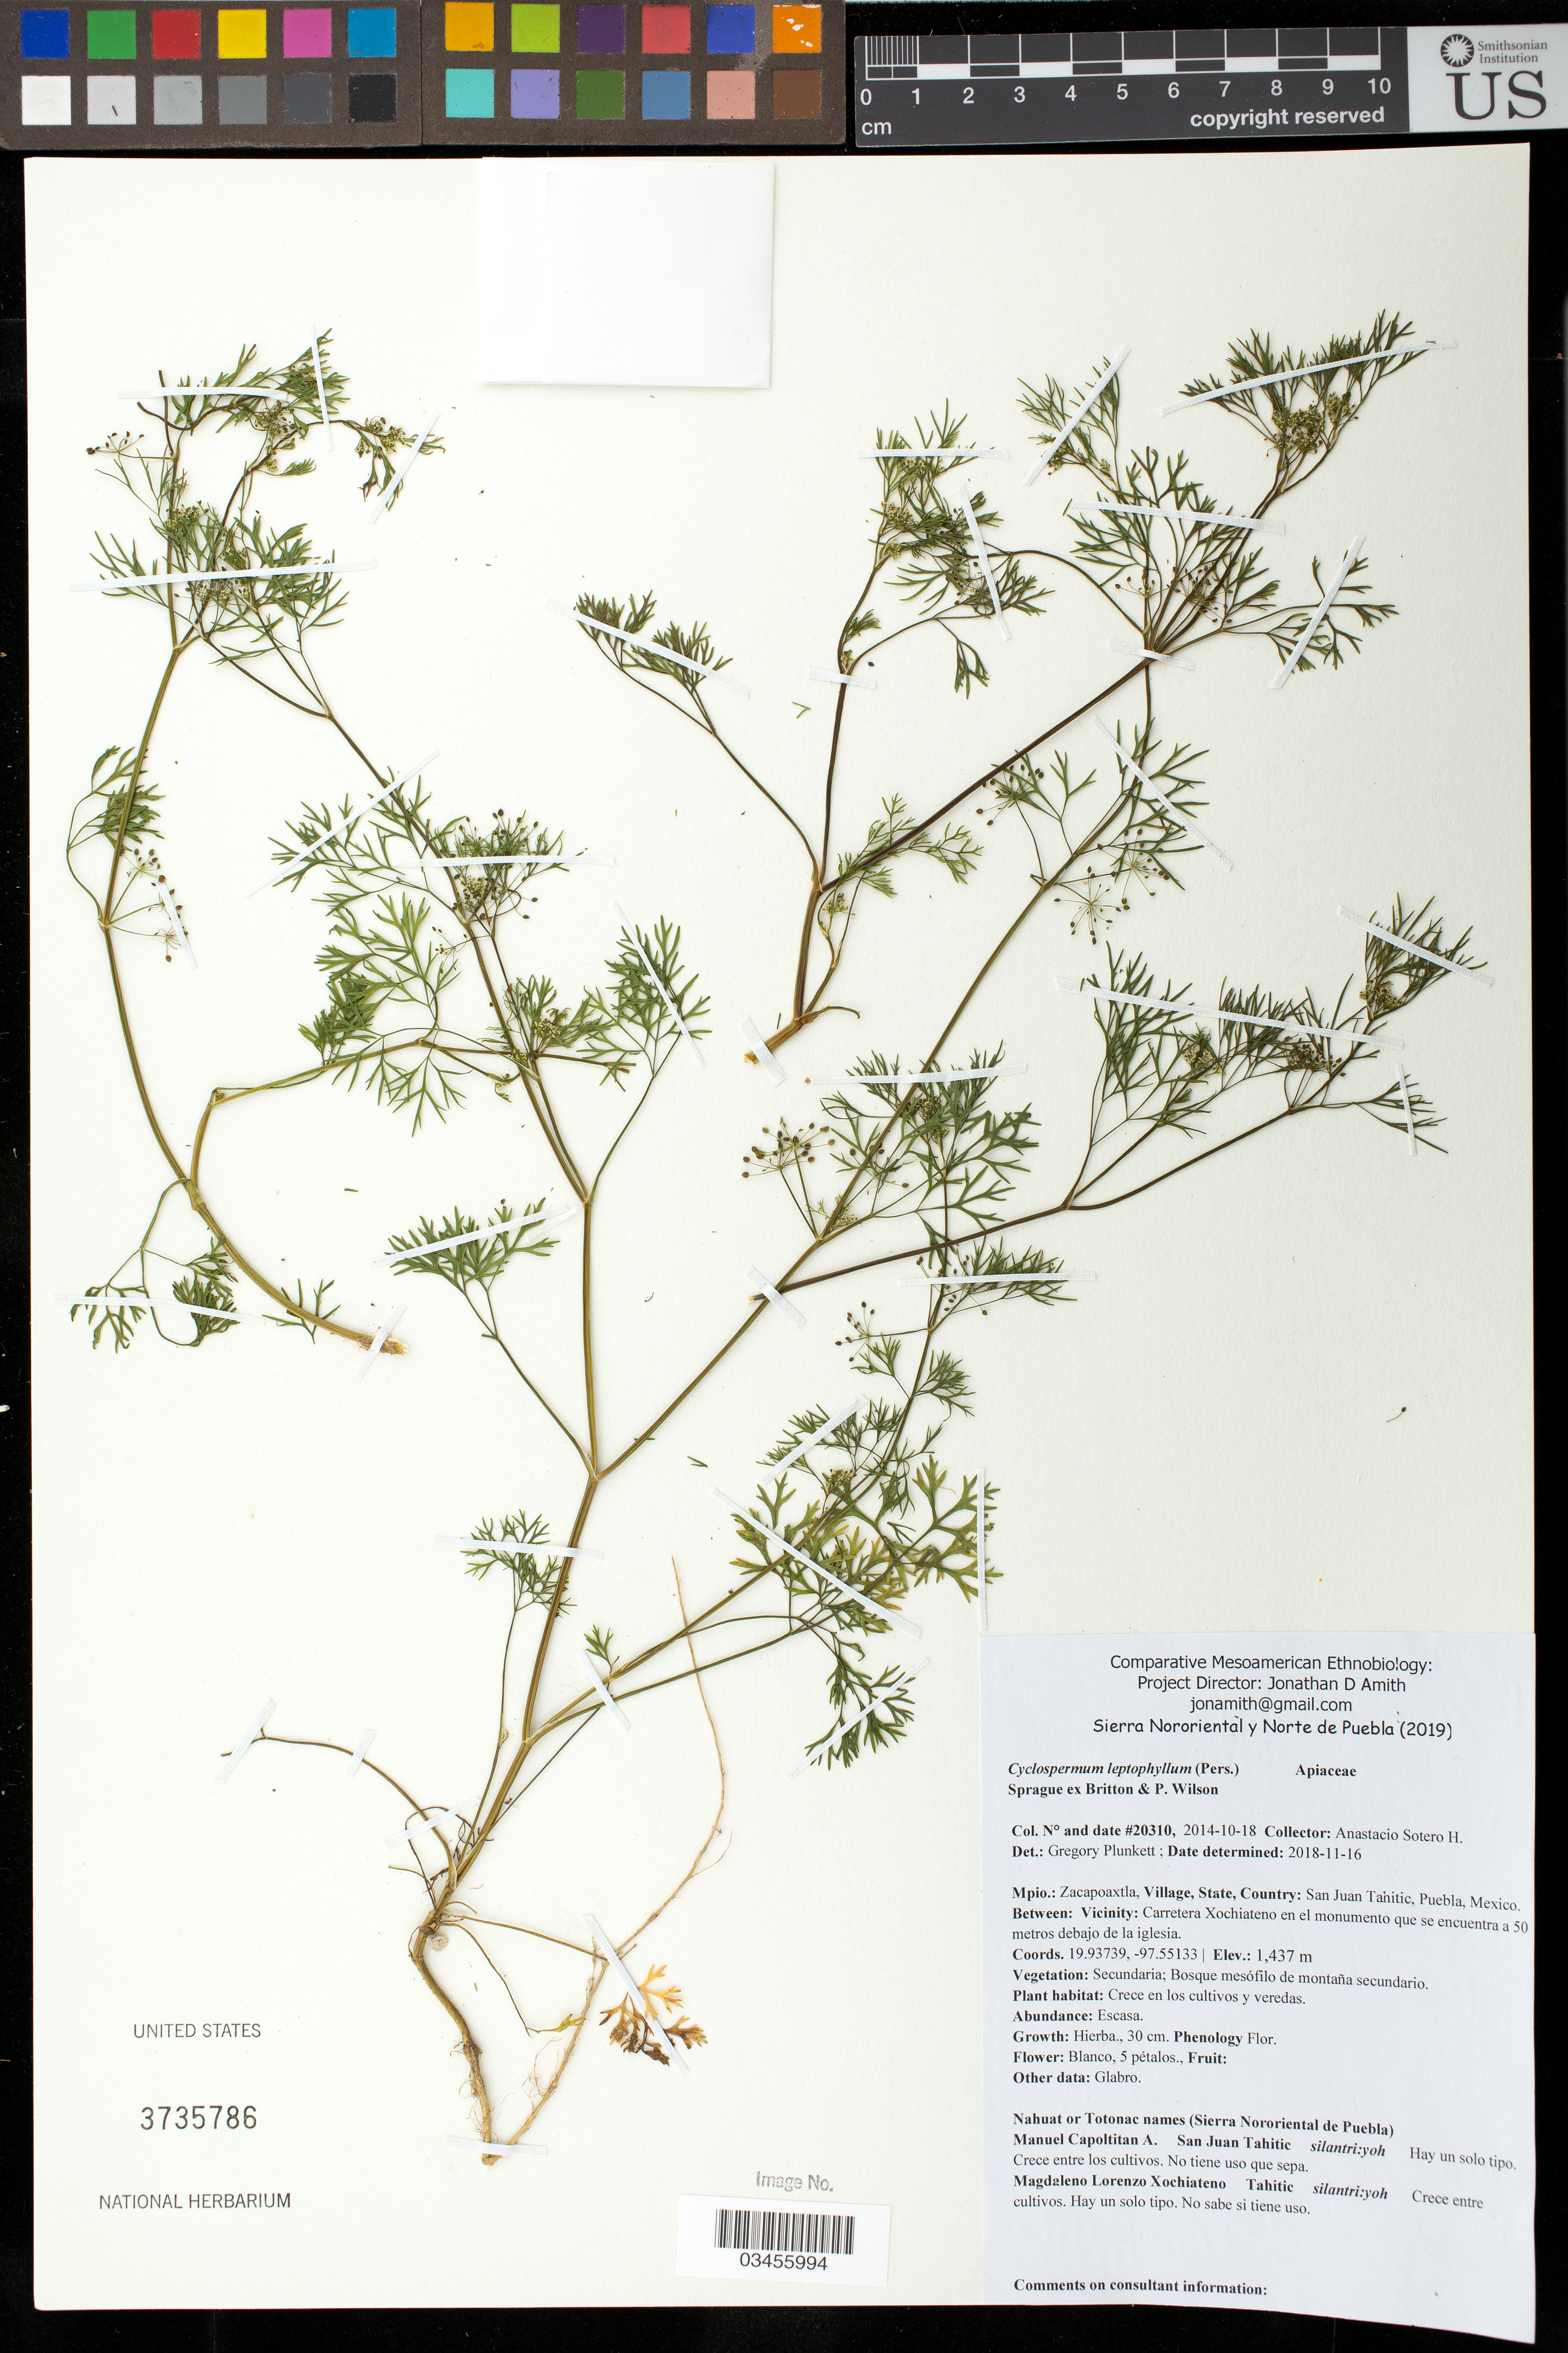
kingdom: Plantae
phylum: Tracheophyta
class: Magnoliopsida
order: Apiales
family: Apiaceae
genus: Cyclospermum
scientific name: Cyclospermum leptophyllum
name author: (Pers.) Sprague ex Britton & P. Wilson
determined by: Plunkett, Gregory M.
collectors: Canek Ledesma C. & A. Sotero H.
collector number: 20310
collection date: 2014-10-18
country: México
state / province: Puebla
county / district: Zacapoaxtla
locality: PUEBLO: San Juan Tahitic; LOCALIDAD EXACTA: Carretera Xochiateno en el monumento que se encuentra a 50 metros debajo de la iglesia.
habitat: Bosque mesófilo de montaña secundario; crece en los cultivos y veredas.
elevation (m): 1437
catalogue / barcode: US 3735786